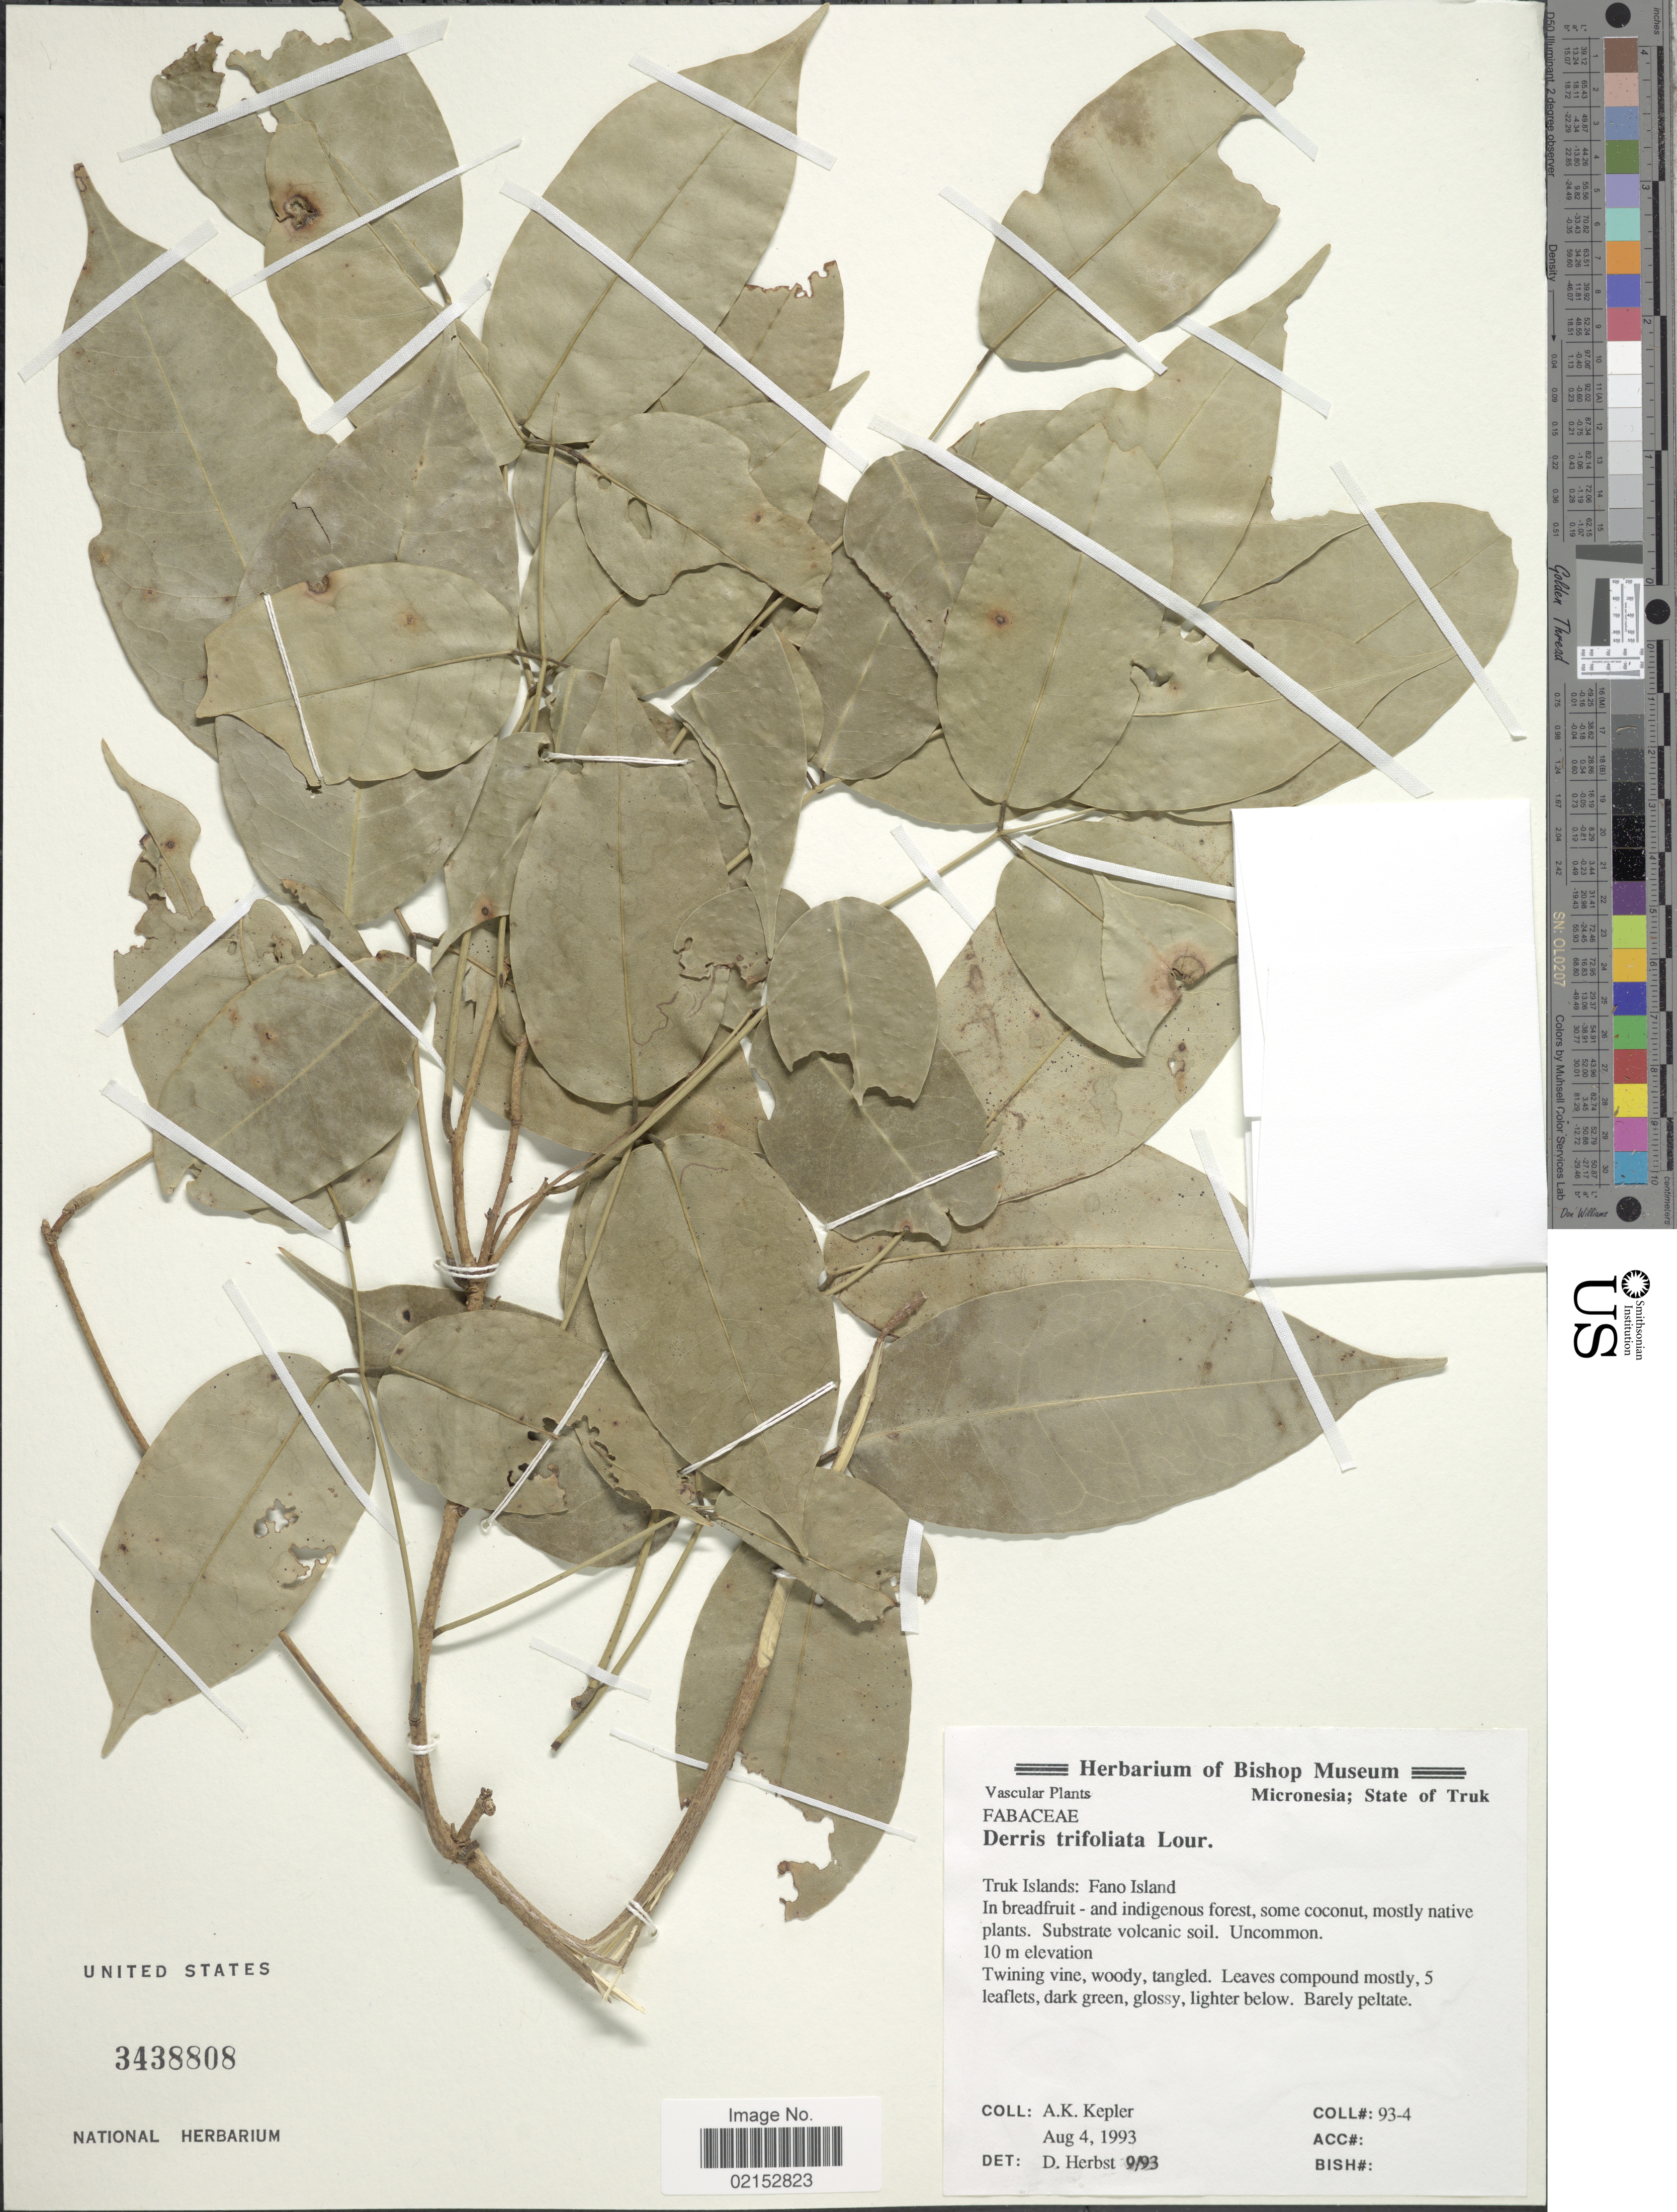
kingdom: Plantae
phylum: Tracheophyta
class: Magnoliopsida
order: Fabales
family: Fabaceae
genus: Derris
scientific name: Derris trifoliata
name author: Lour.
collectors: A. K. Kepler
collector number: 93-4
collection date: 1993-08-04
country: Micronesia, Federated States of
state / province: Truk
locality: Micronesia, Truk Islands, Fano Island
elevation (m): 10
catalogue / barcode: US 3438808